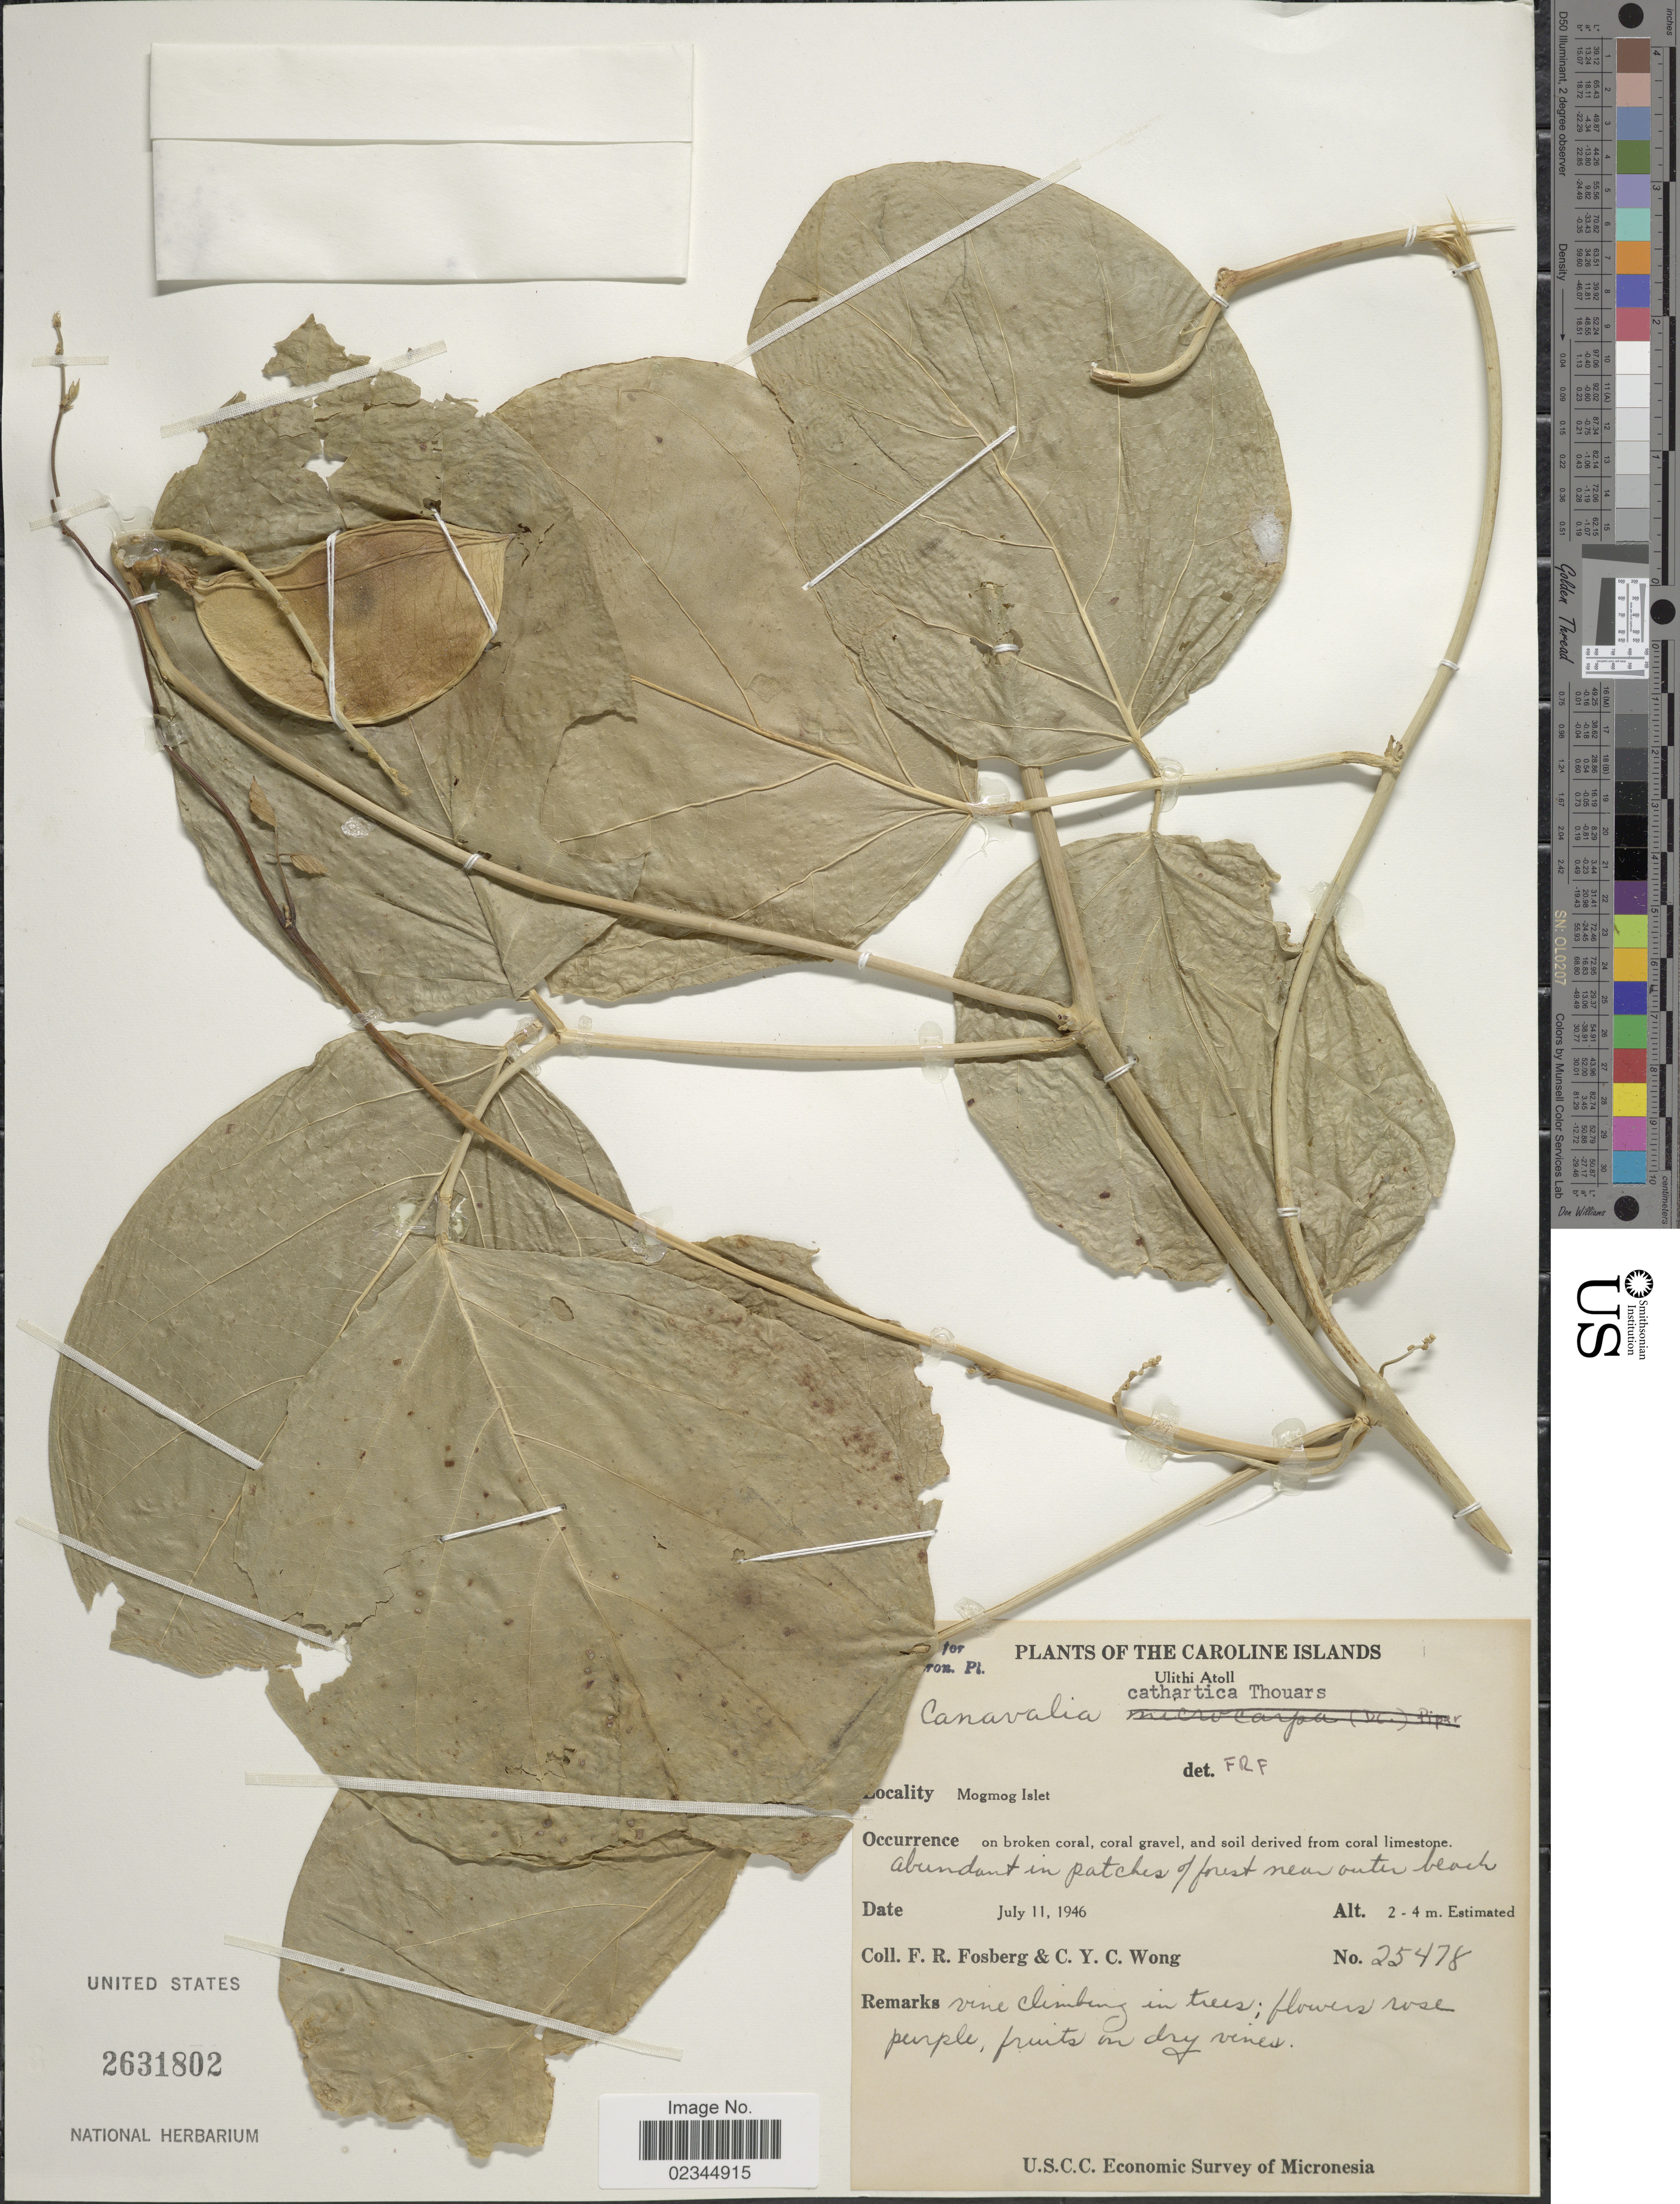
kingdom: Plantae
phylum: Tracheophyta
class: Magnoliopsida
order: Fabales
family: Fabaceae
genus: Canavalia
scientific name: Canavalia cathartica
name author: Thouars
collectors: F. R. Fosberg & C. Y. C. Wong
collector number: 25478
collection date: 1946-07-11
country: Micronesia, Federated States of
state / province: Yap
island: Ulithi Atoll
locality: Caroline Islands, Ulithi Atoll, Mogmog Islet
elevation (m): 2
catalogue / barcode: US 2631802